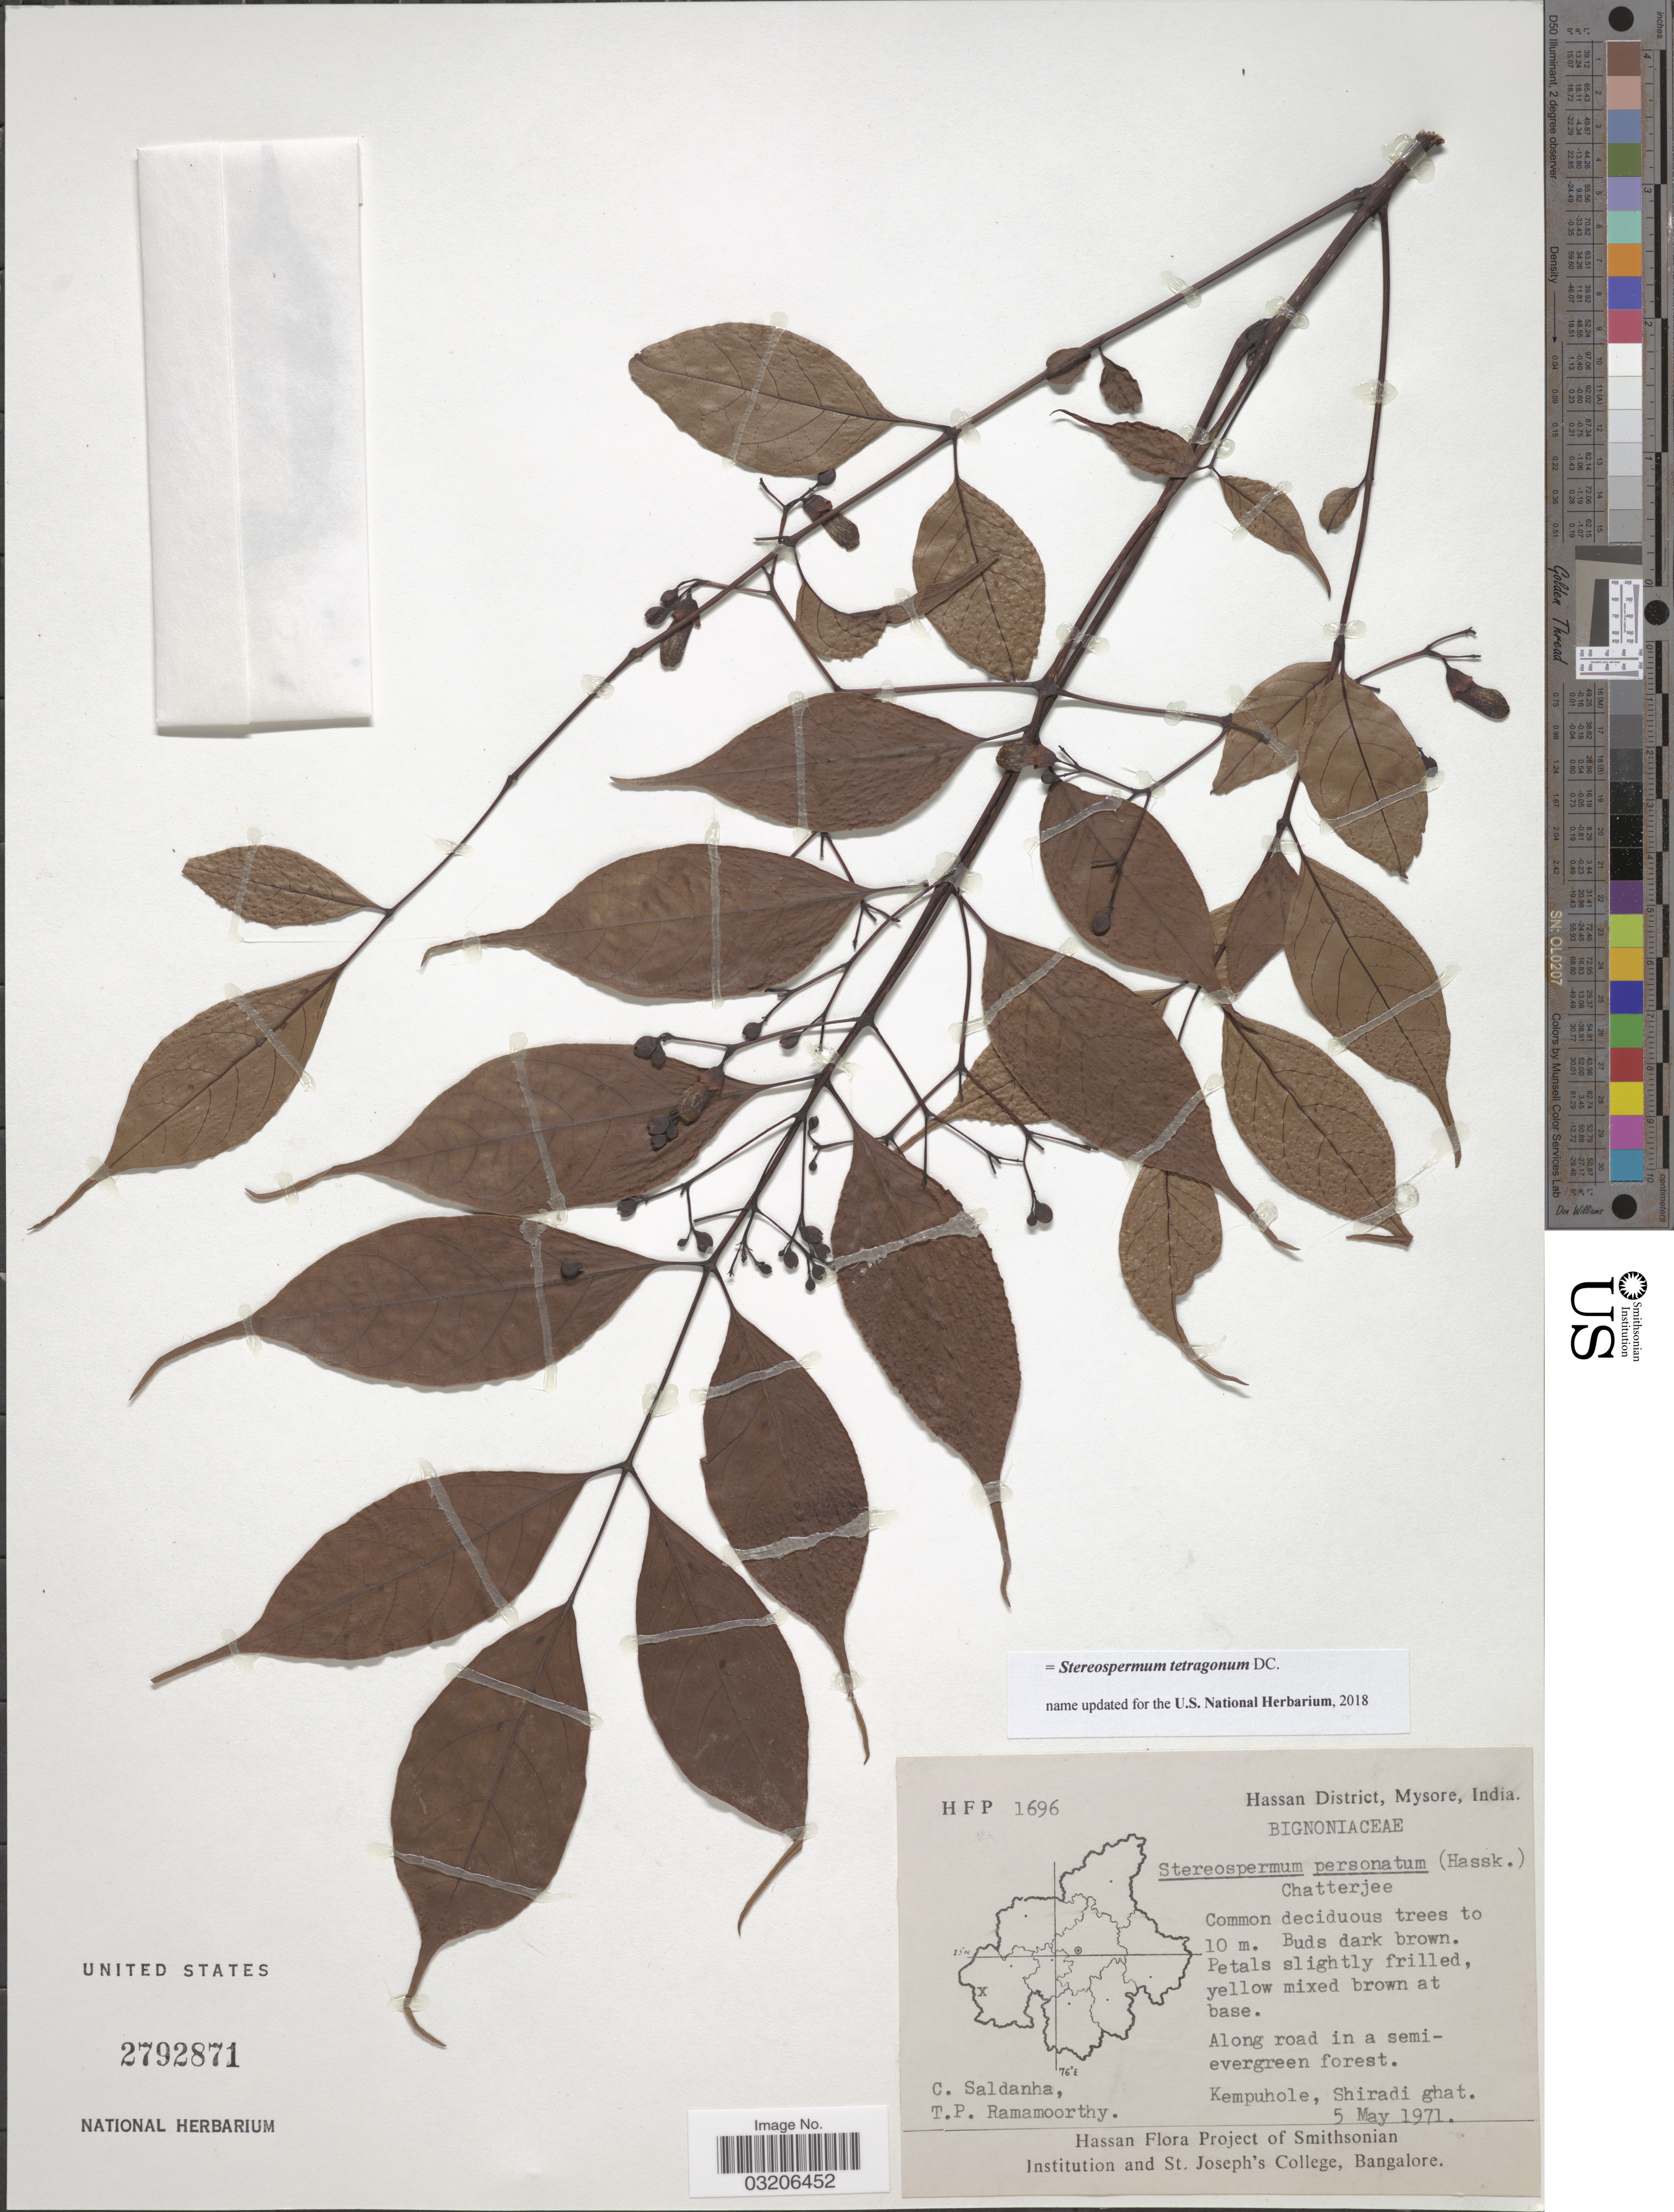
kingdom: Plantae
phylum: Tracheophyta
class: Magnoliopsida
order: Lamiales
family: Bignoniaceae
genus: Stereospermum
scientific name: Stereospermum tetragonum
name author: DC.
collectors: C. Saldanha & T. P. Ramamoorthy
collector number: HFP1696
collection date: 1971-05-05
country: India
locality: Hassan District, Mysore. Along road in a semi-evergreen forest. Kempuhole, Shiradi ghat.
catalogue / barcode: US 2792871